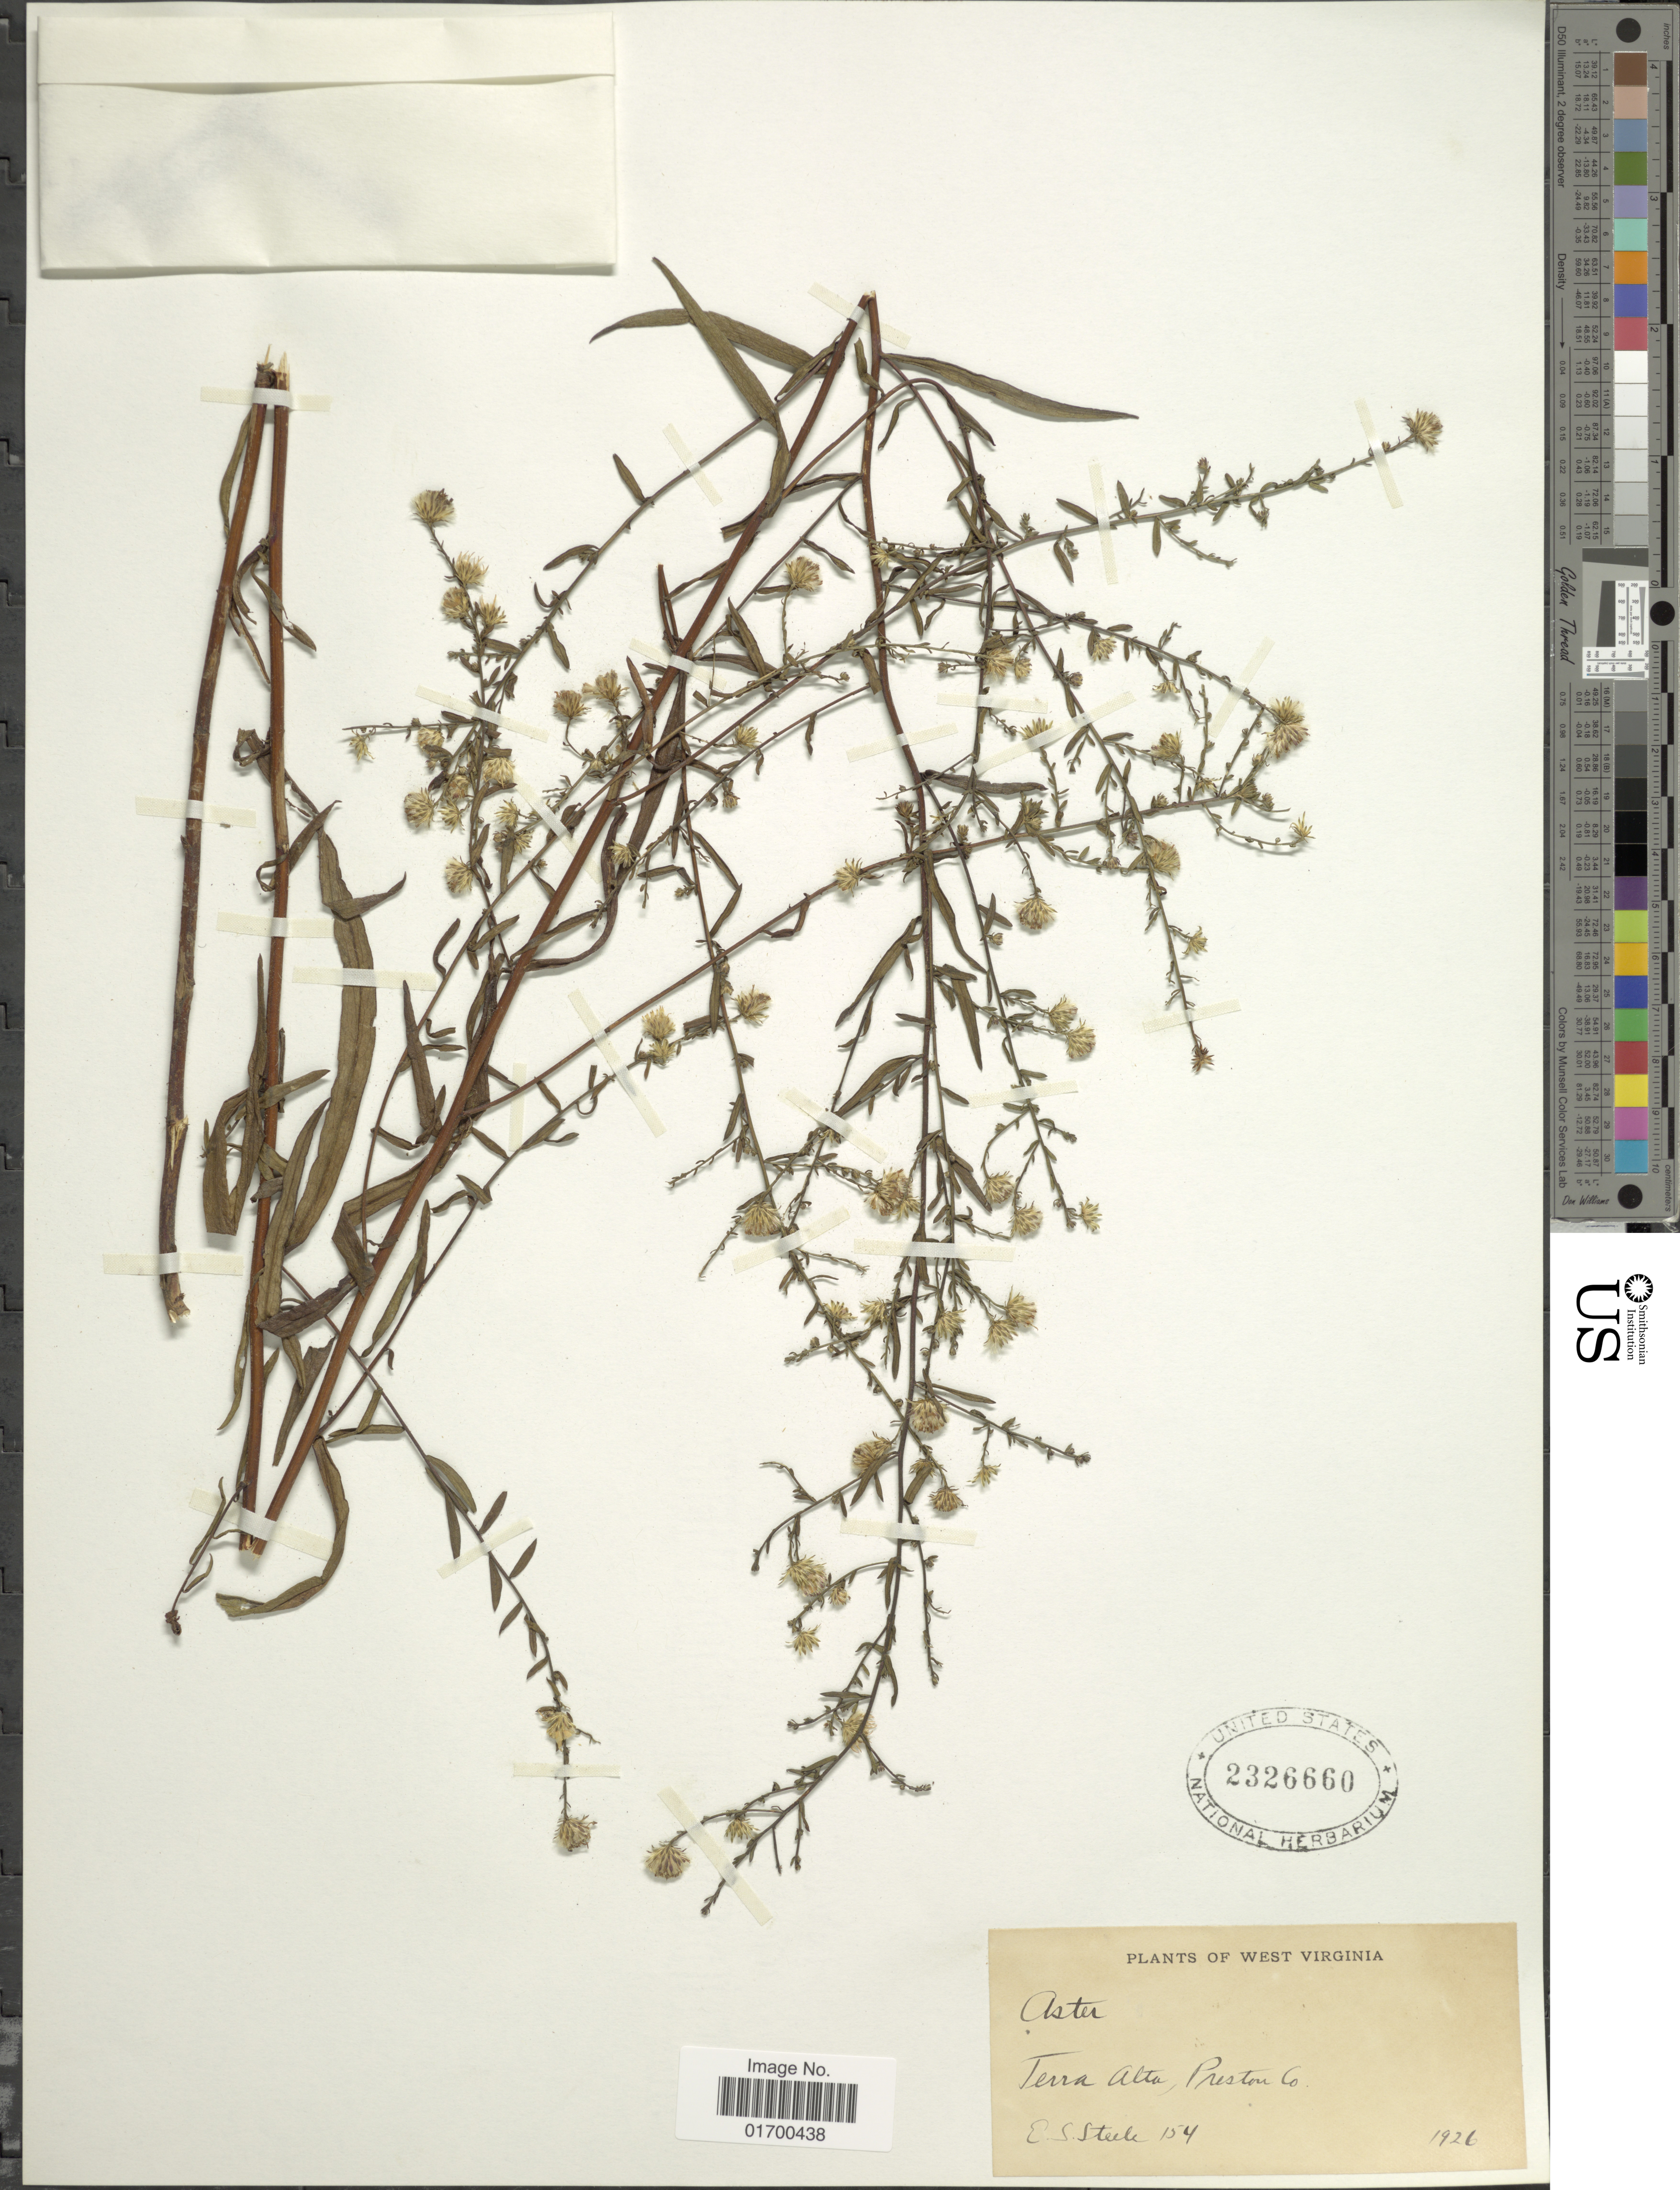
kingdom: Plantae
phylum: Tracheophyta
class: Magnoliopsida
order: Asterales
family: Asteraceae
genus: Symphyotrichum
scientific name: Symphyotrichum lateriflorum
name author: (L.) Á. Löve & D. Löve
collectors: E. Steele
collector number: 154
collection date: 1926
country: United States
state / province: West Virginia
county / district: Preston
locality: Terra Alta, Preston Co.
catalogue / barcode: US 2326660